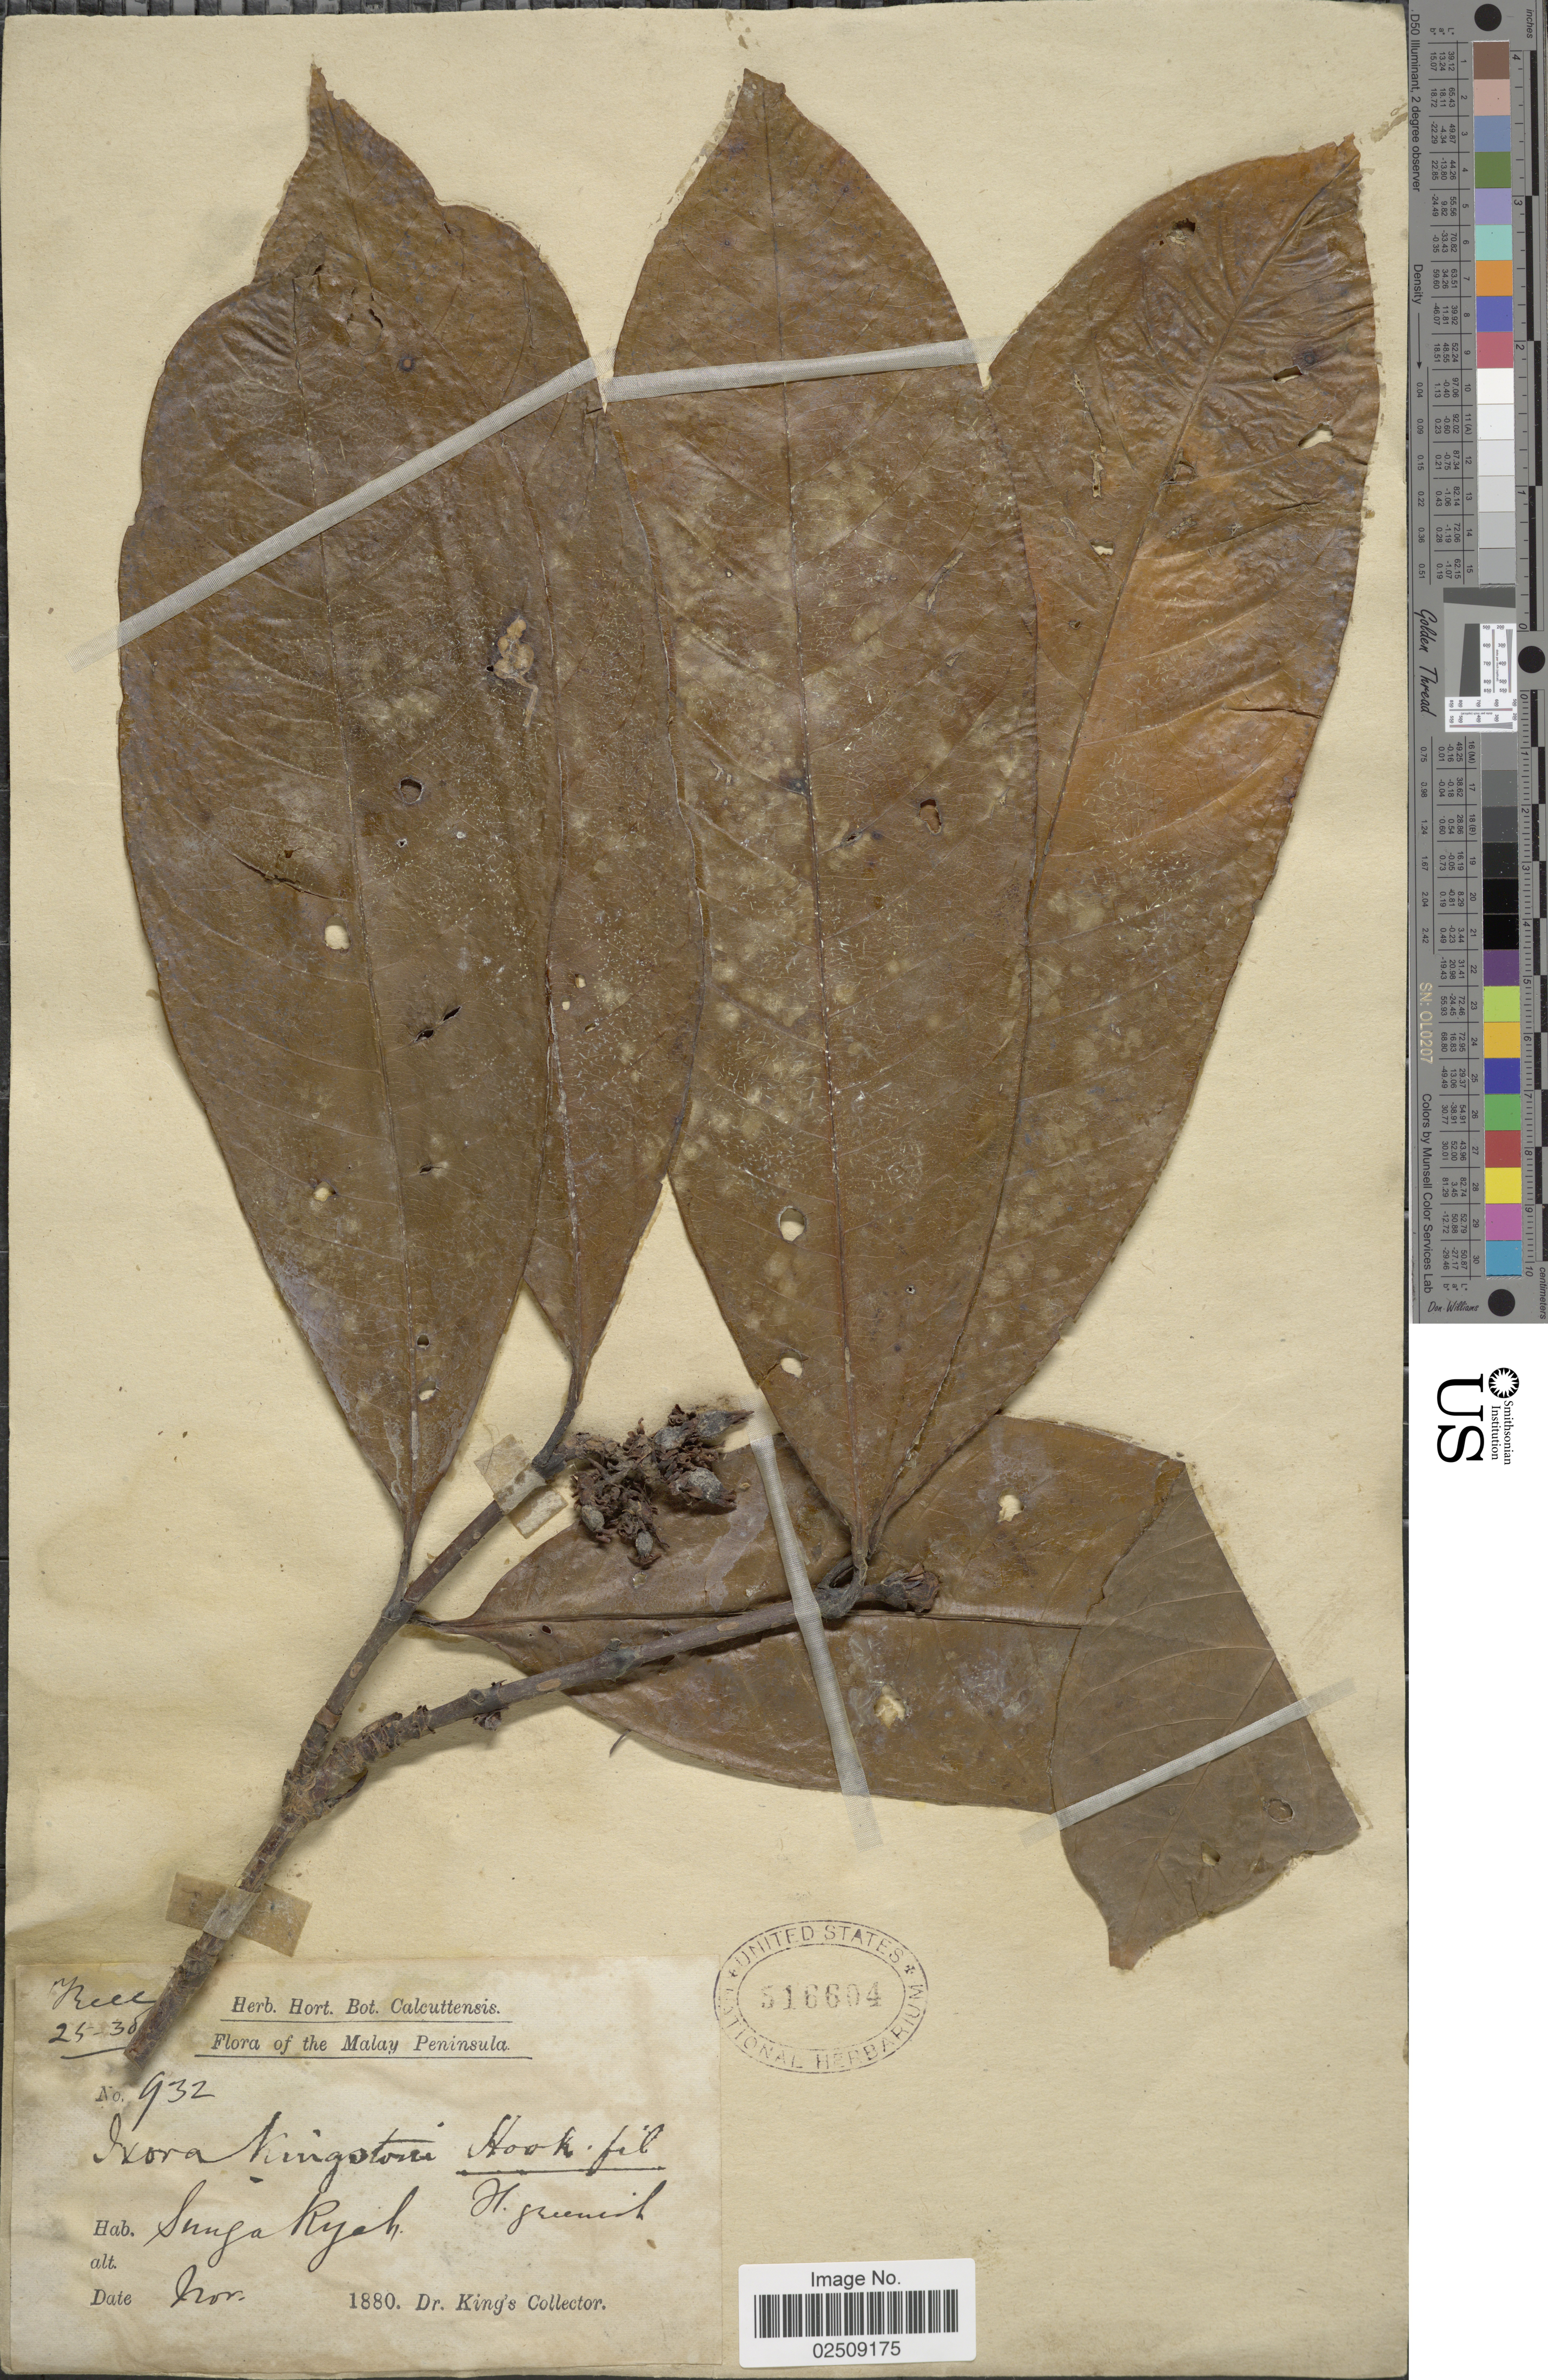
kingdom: Plantae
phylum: Tracheophyta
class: Magnoliopsida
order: Gentianales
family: Rubiaceae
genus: Ixora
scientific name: Ixora kingstoni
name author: Hook. f.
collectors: Dr. King's collector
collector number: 932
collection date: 1880-11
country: Malaysia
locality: Malay Peninsula. Sunga Ryah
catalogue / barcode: US 516604